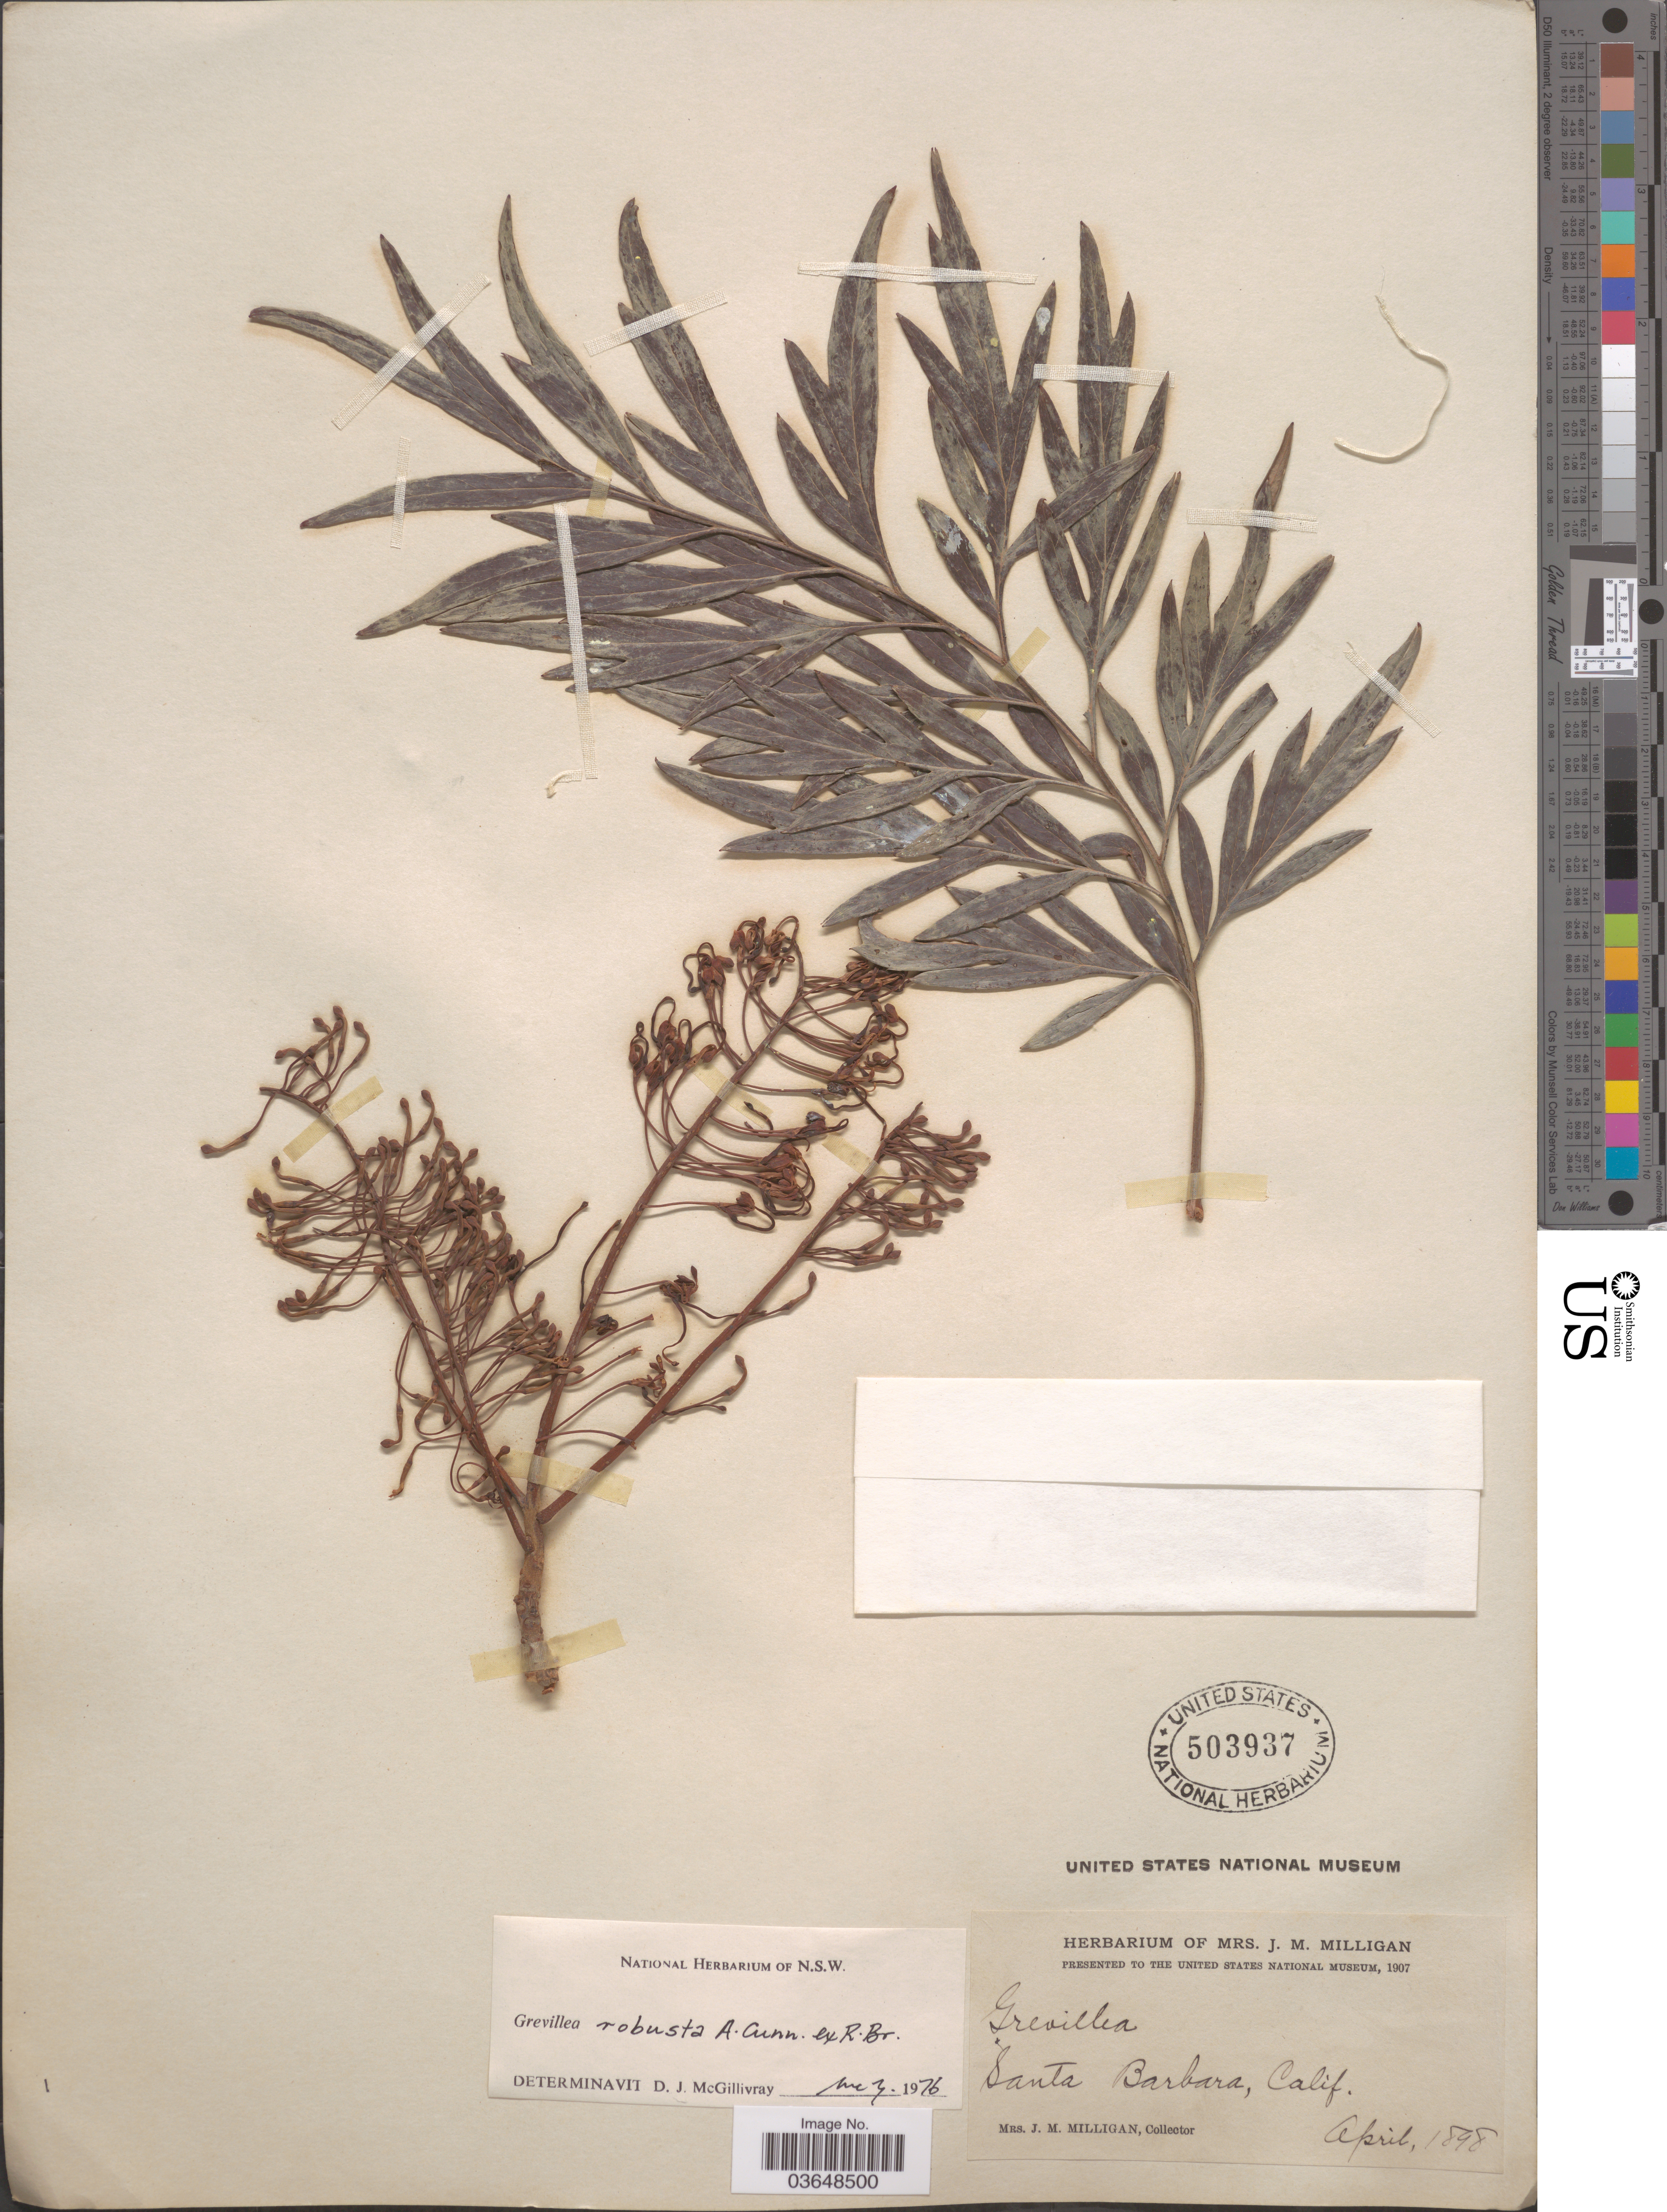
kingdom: Plantae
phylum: Tracheophyta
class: Magnoliopsida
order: Proteales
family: Proteaceae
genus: Grevillea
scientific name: Grevillea robusta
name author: A. Cunn.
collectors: J. Milligan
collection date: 1898-04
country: United States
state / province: California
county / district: Santa Barbara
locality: Santa Barbara.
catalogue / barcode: US 503937